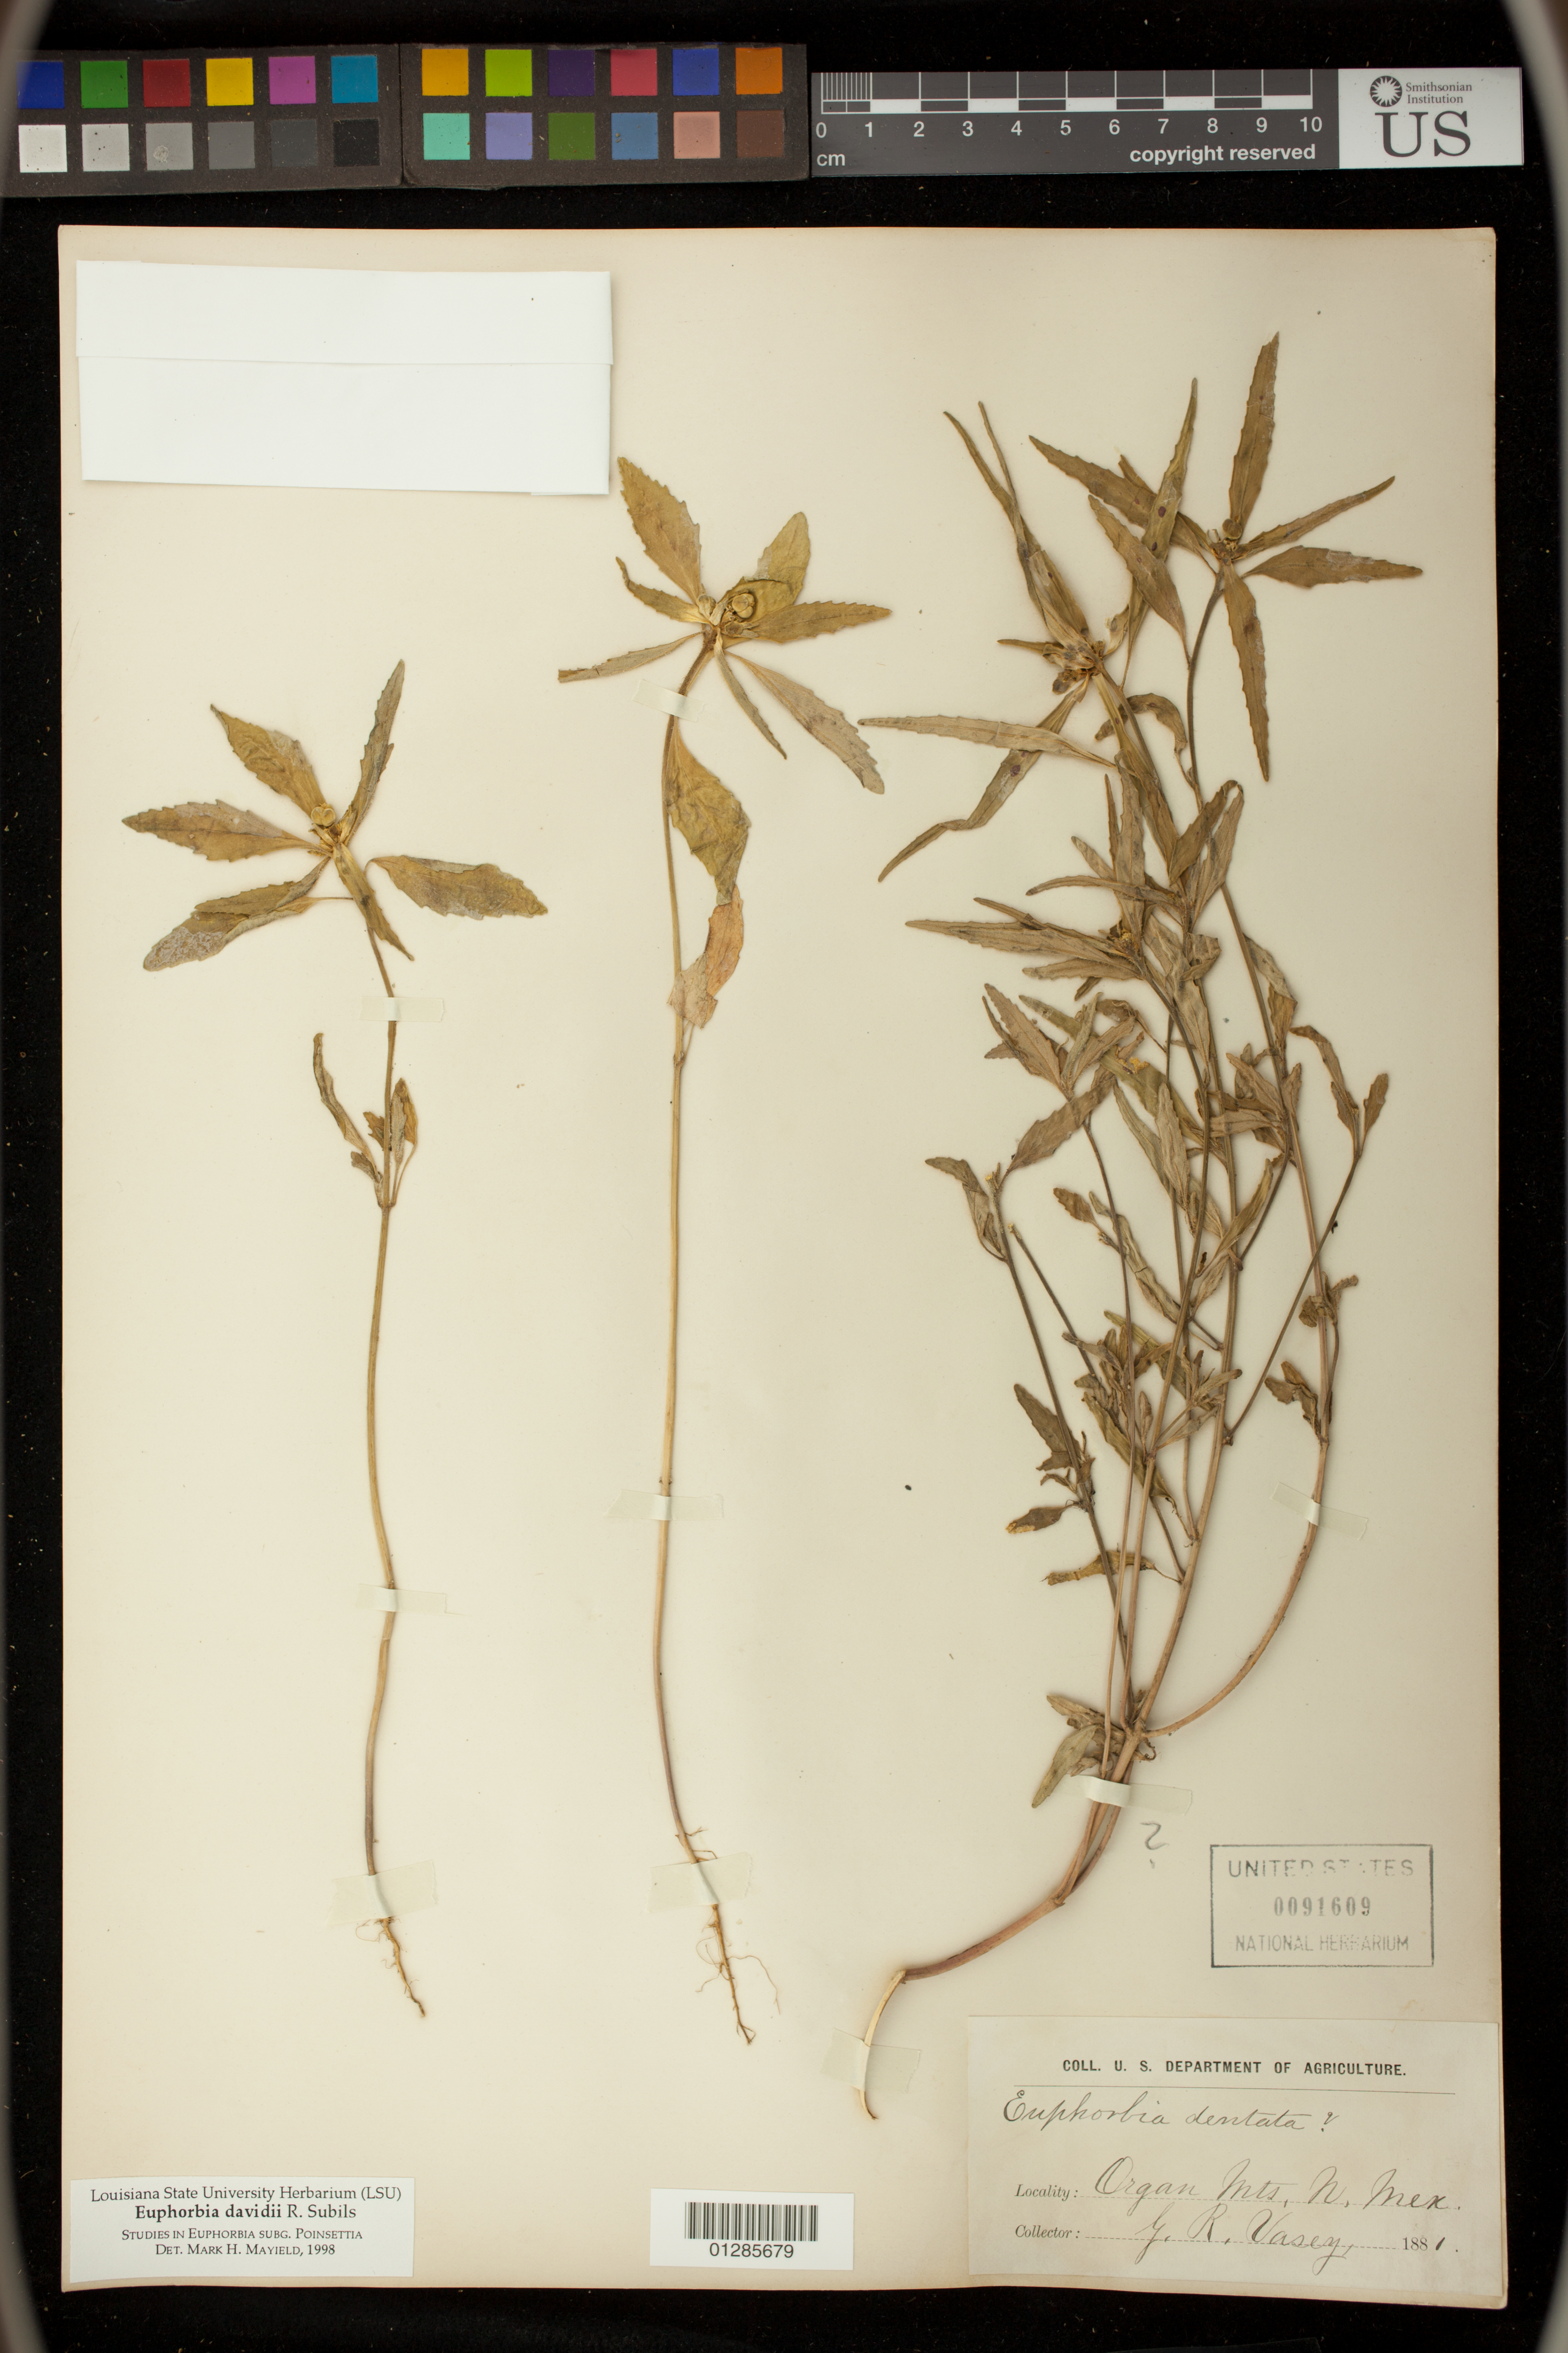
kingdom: Plantae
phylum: Tracheophyta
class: Magnoliopsida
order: Malpighiales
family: Euphorbiaceae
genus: Euphorbia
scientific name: Euphorbia davidii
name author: Subils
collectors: G. R. Vasey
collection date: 1881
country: United States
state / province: New Mexico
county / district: Dona Ana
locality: Organ Mts.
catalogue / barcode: US 91609